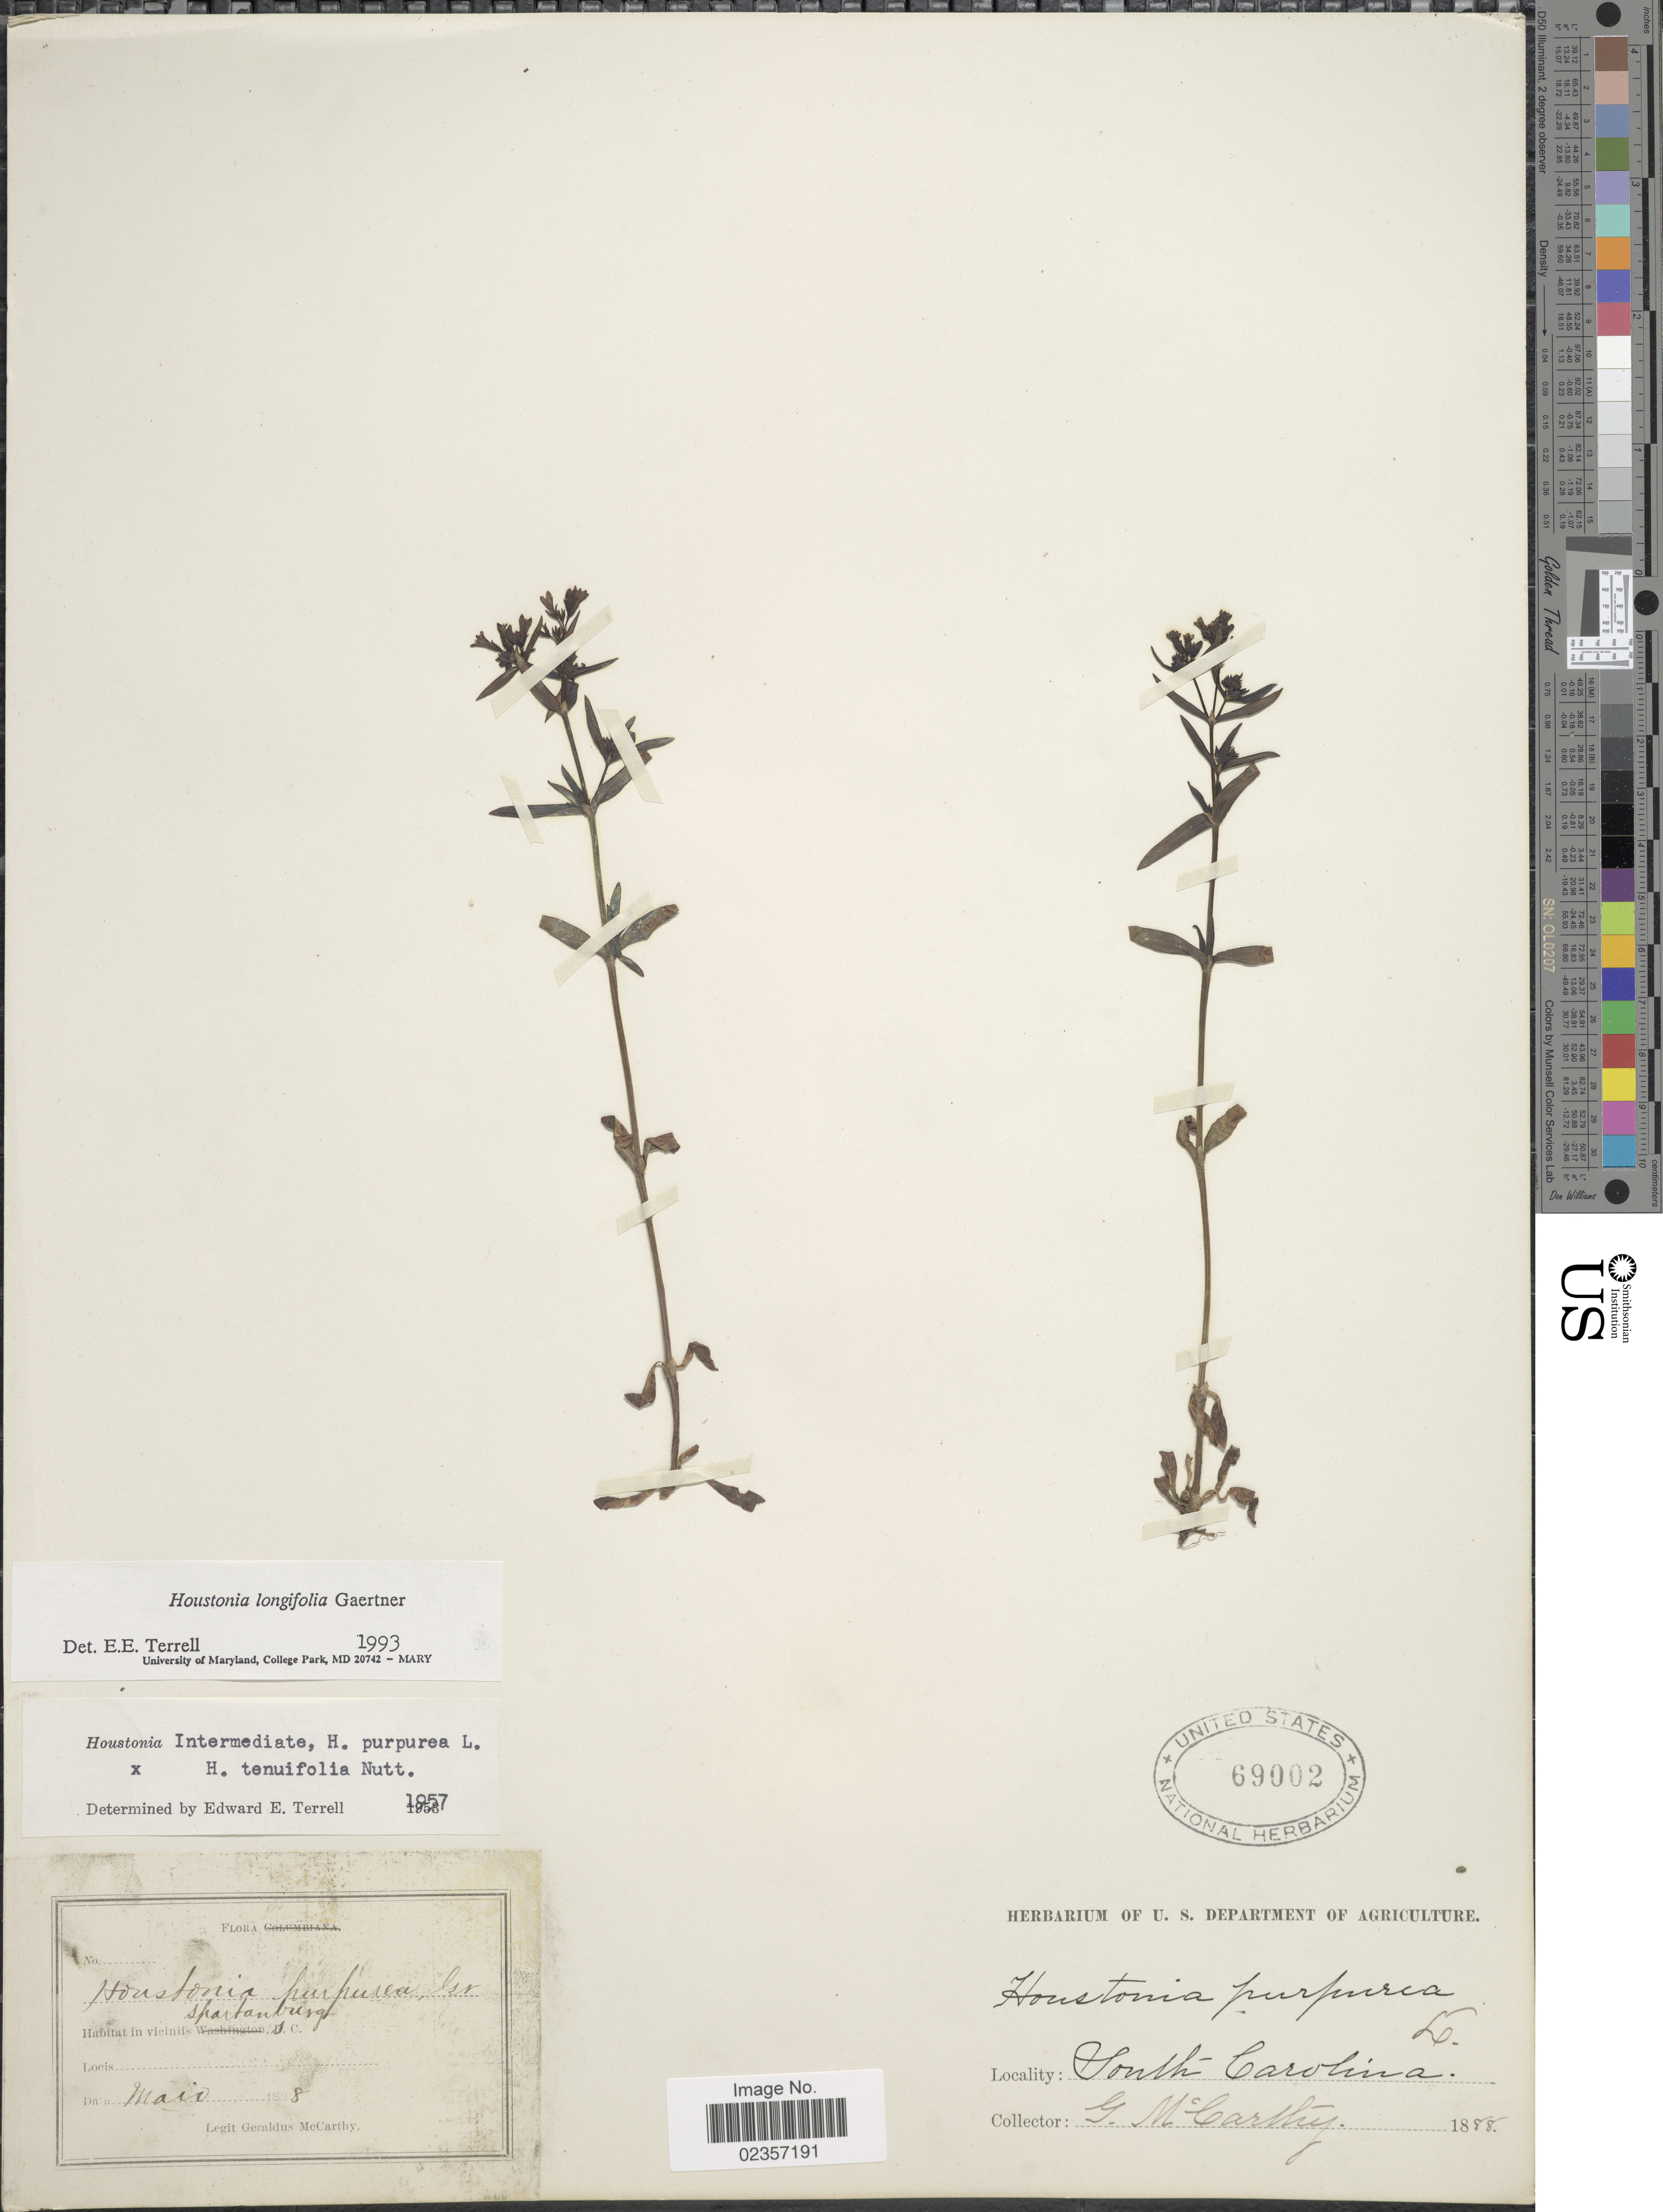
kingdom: Plantae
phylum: Tracheophyta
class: Magnoliopsida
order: Gentianales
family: Rubiaceae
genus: Houstonia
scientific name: Houstonia longifolia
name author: Gaertn.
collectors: G. McCarthy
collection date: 1888-05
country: United States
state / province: South Carolina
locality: In vicinity Spartanburg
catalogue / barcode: US 69002